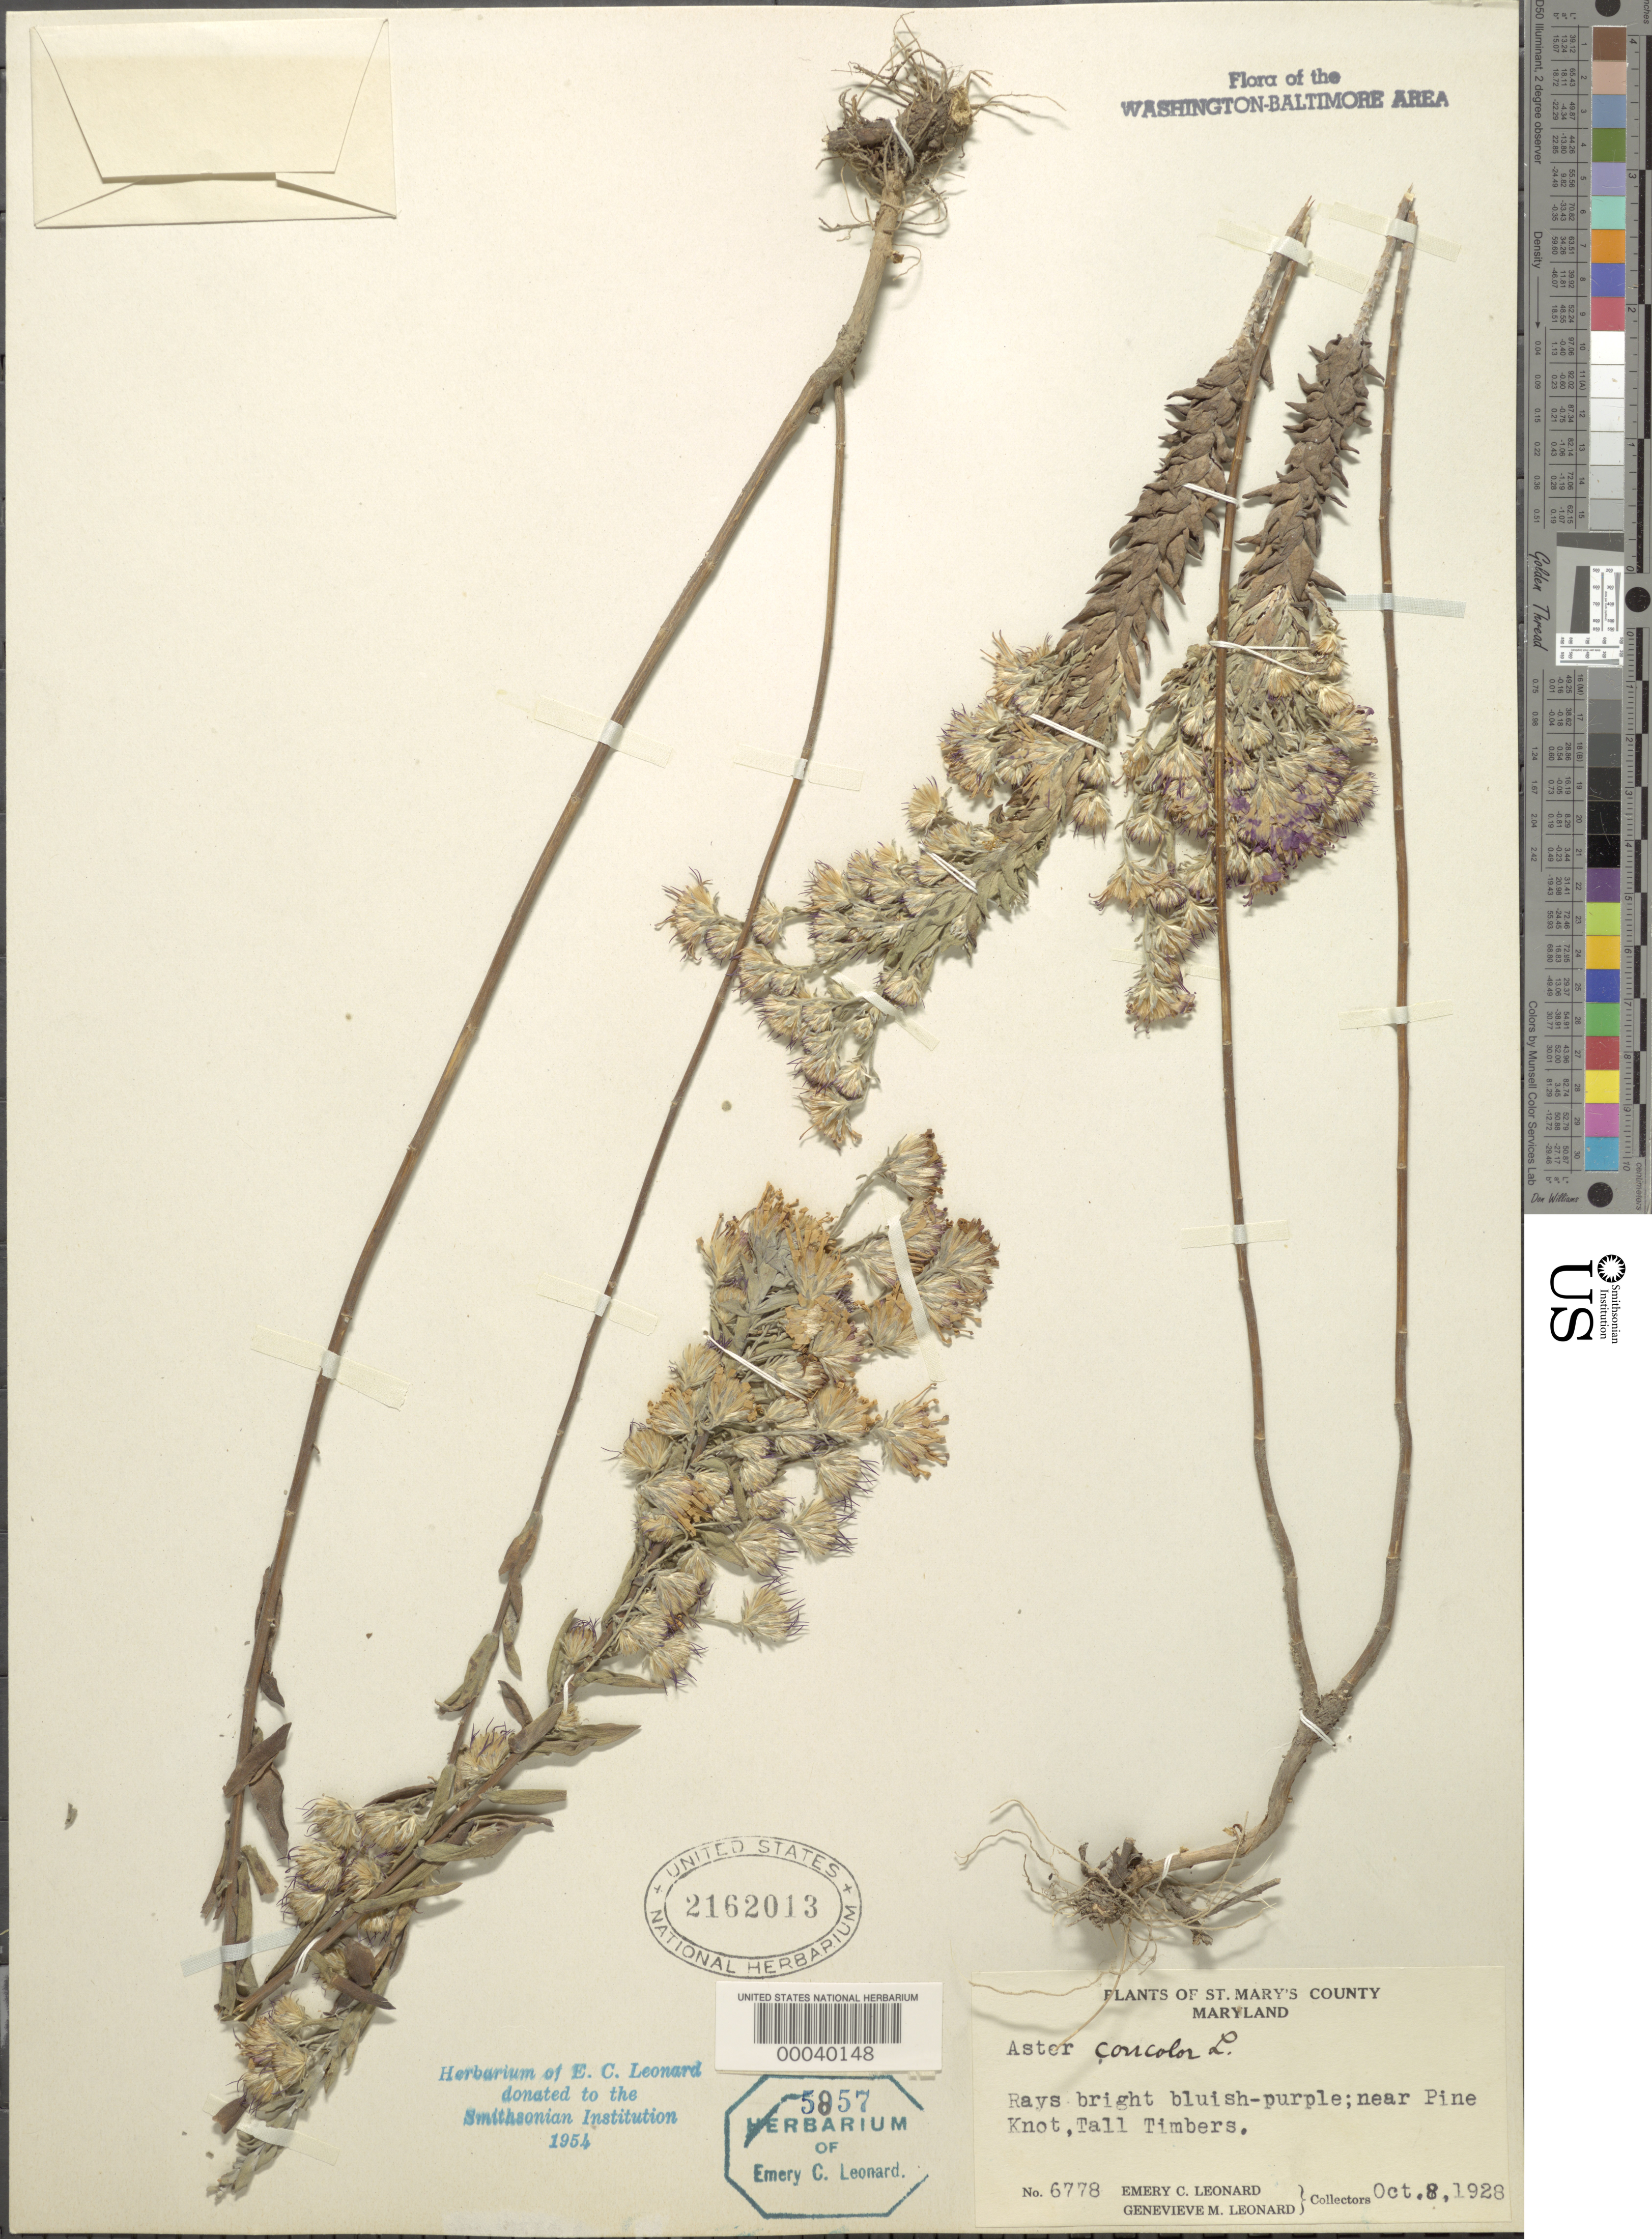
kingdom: Plantae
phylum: Tracheophyta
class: Magnoliopsida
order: Asterales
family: Asteraceae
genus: Symphyotrichum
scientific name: Symphyotrichum concolor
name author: (L.) G.L. Nesom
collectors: E. C. Leonard & G. M. Leonard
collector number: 6778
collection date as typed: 08 Oct 1928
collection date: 1928-10-08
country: United States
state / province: Maryland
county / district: St. Mary's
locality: Pine Knot, Tall Timbers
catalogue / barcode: US 2162013